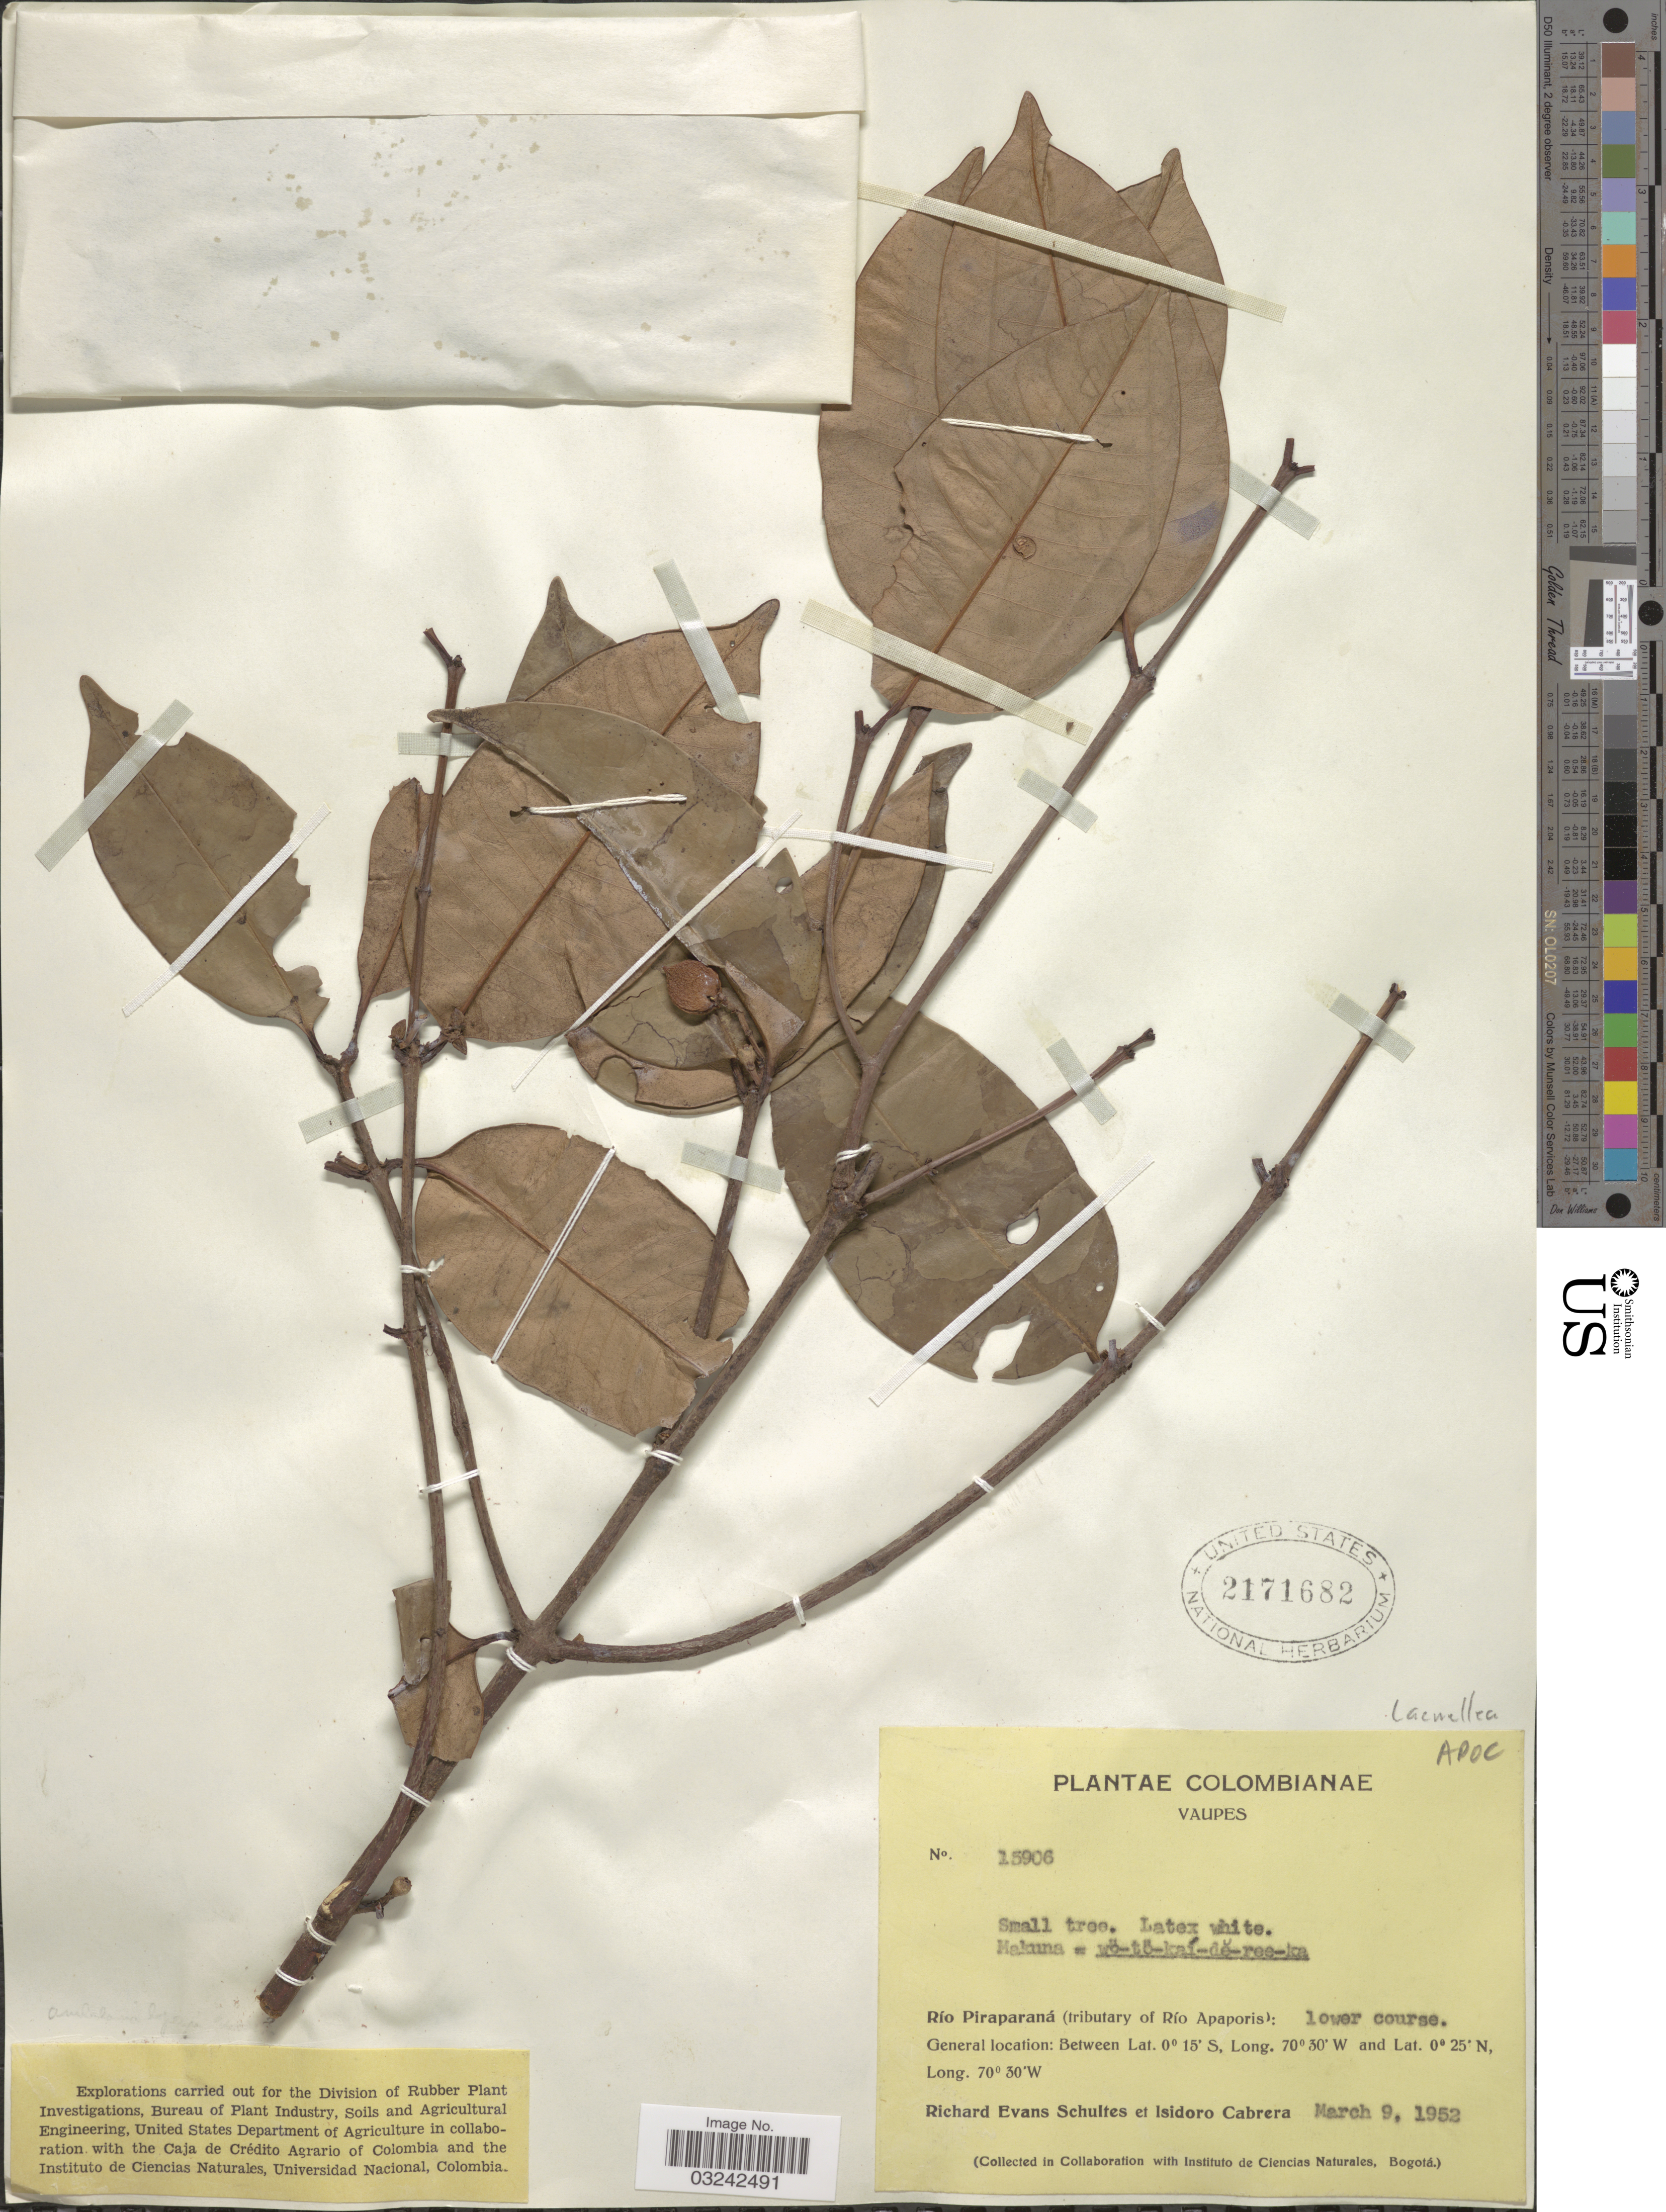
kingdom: Plantae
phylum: Tracheophyta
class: Magnoliopsida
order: Gentianales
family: Apocynaceae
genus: Lacmellea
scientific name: Lacmellea sp.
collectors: R. E. Schultes & I. Cabrera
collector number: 15906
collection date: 1952-03-09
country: Colombia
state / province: Vaupés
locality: Río Piraparaná (tributary of Río Apaporis): lower course.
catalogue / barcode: US 2171682